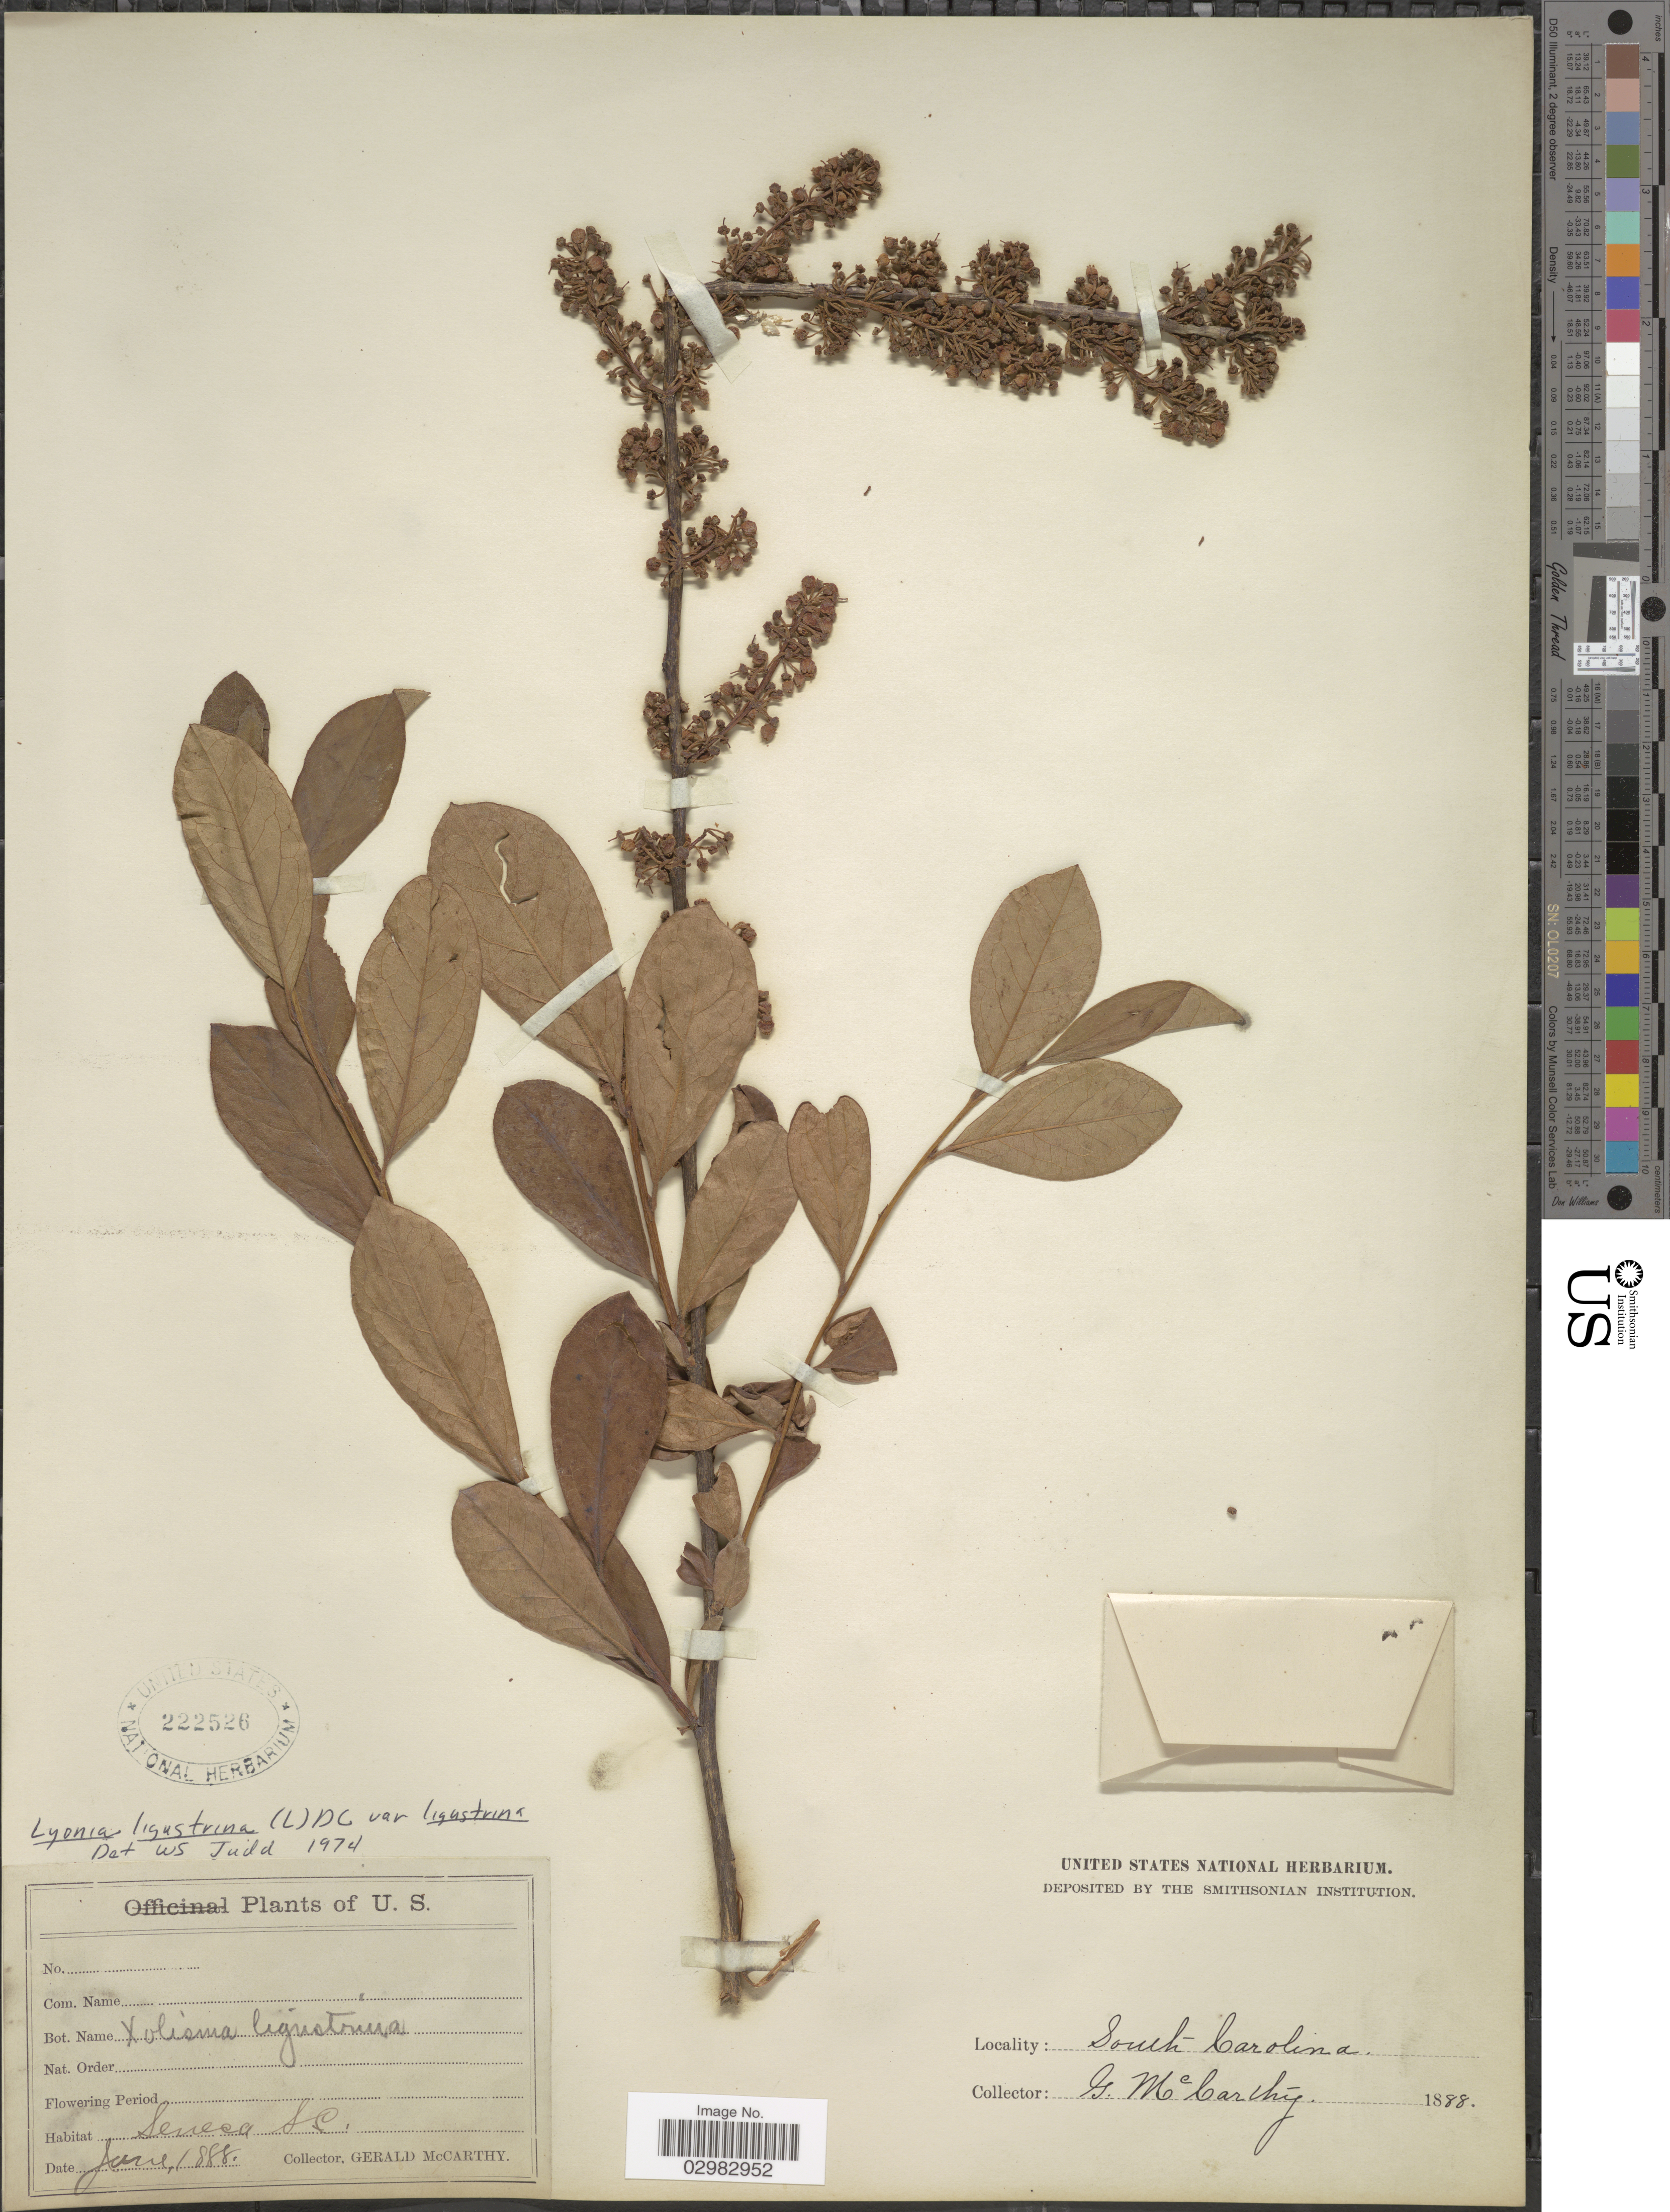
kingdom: Plantae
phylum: Tracheophyta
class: Magnoliopsida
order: Ericales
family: Ericaceae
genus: Lyonia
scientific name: Lyonia ligustrina var. ligustrina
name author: (L.) DC.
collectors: G. McCarthy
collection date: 1888-06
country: United States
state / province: South Carolina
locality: Seneca.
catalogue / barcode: US 222526